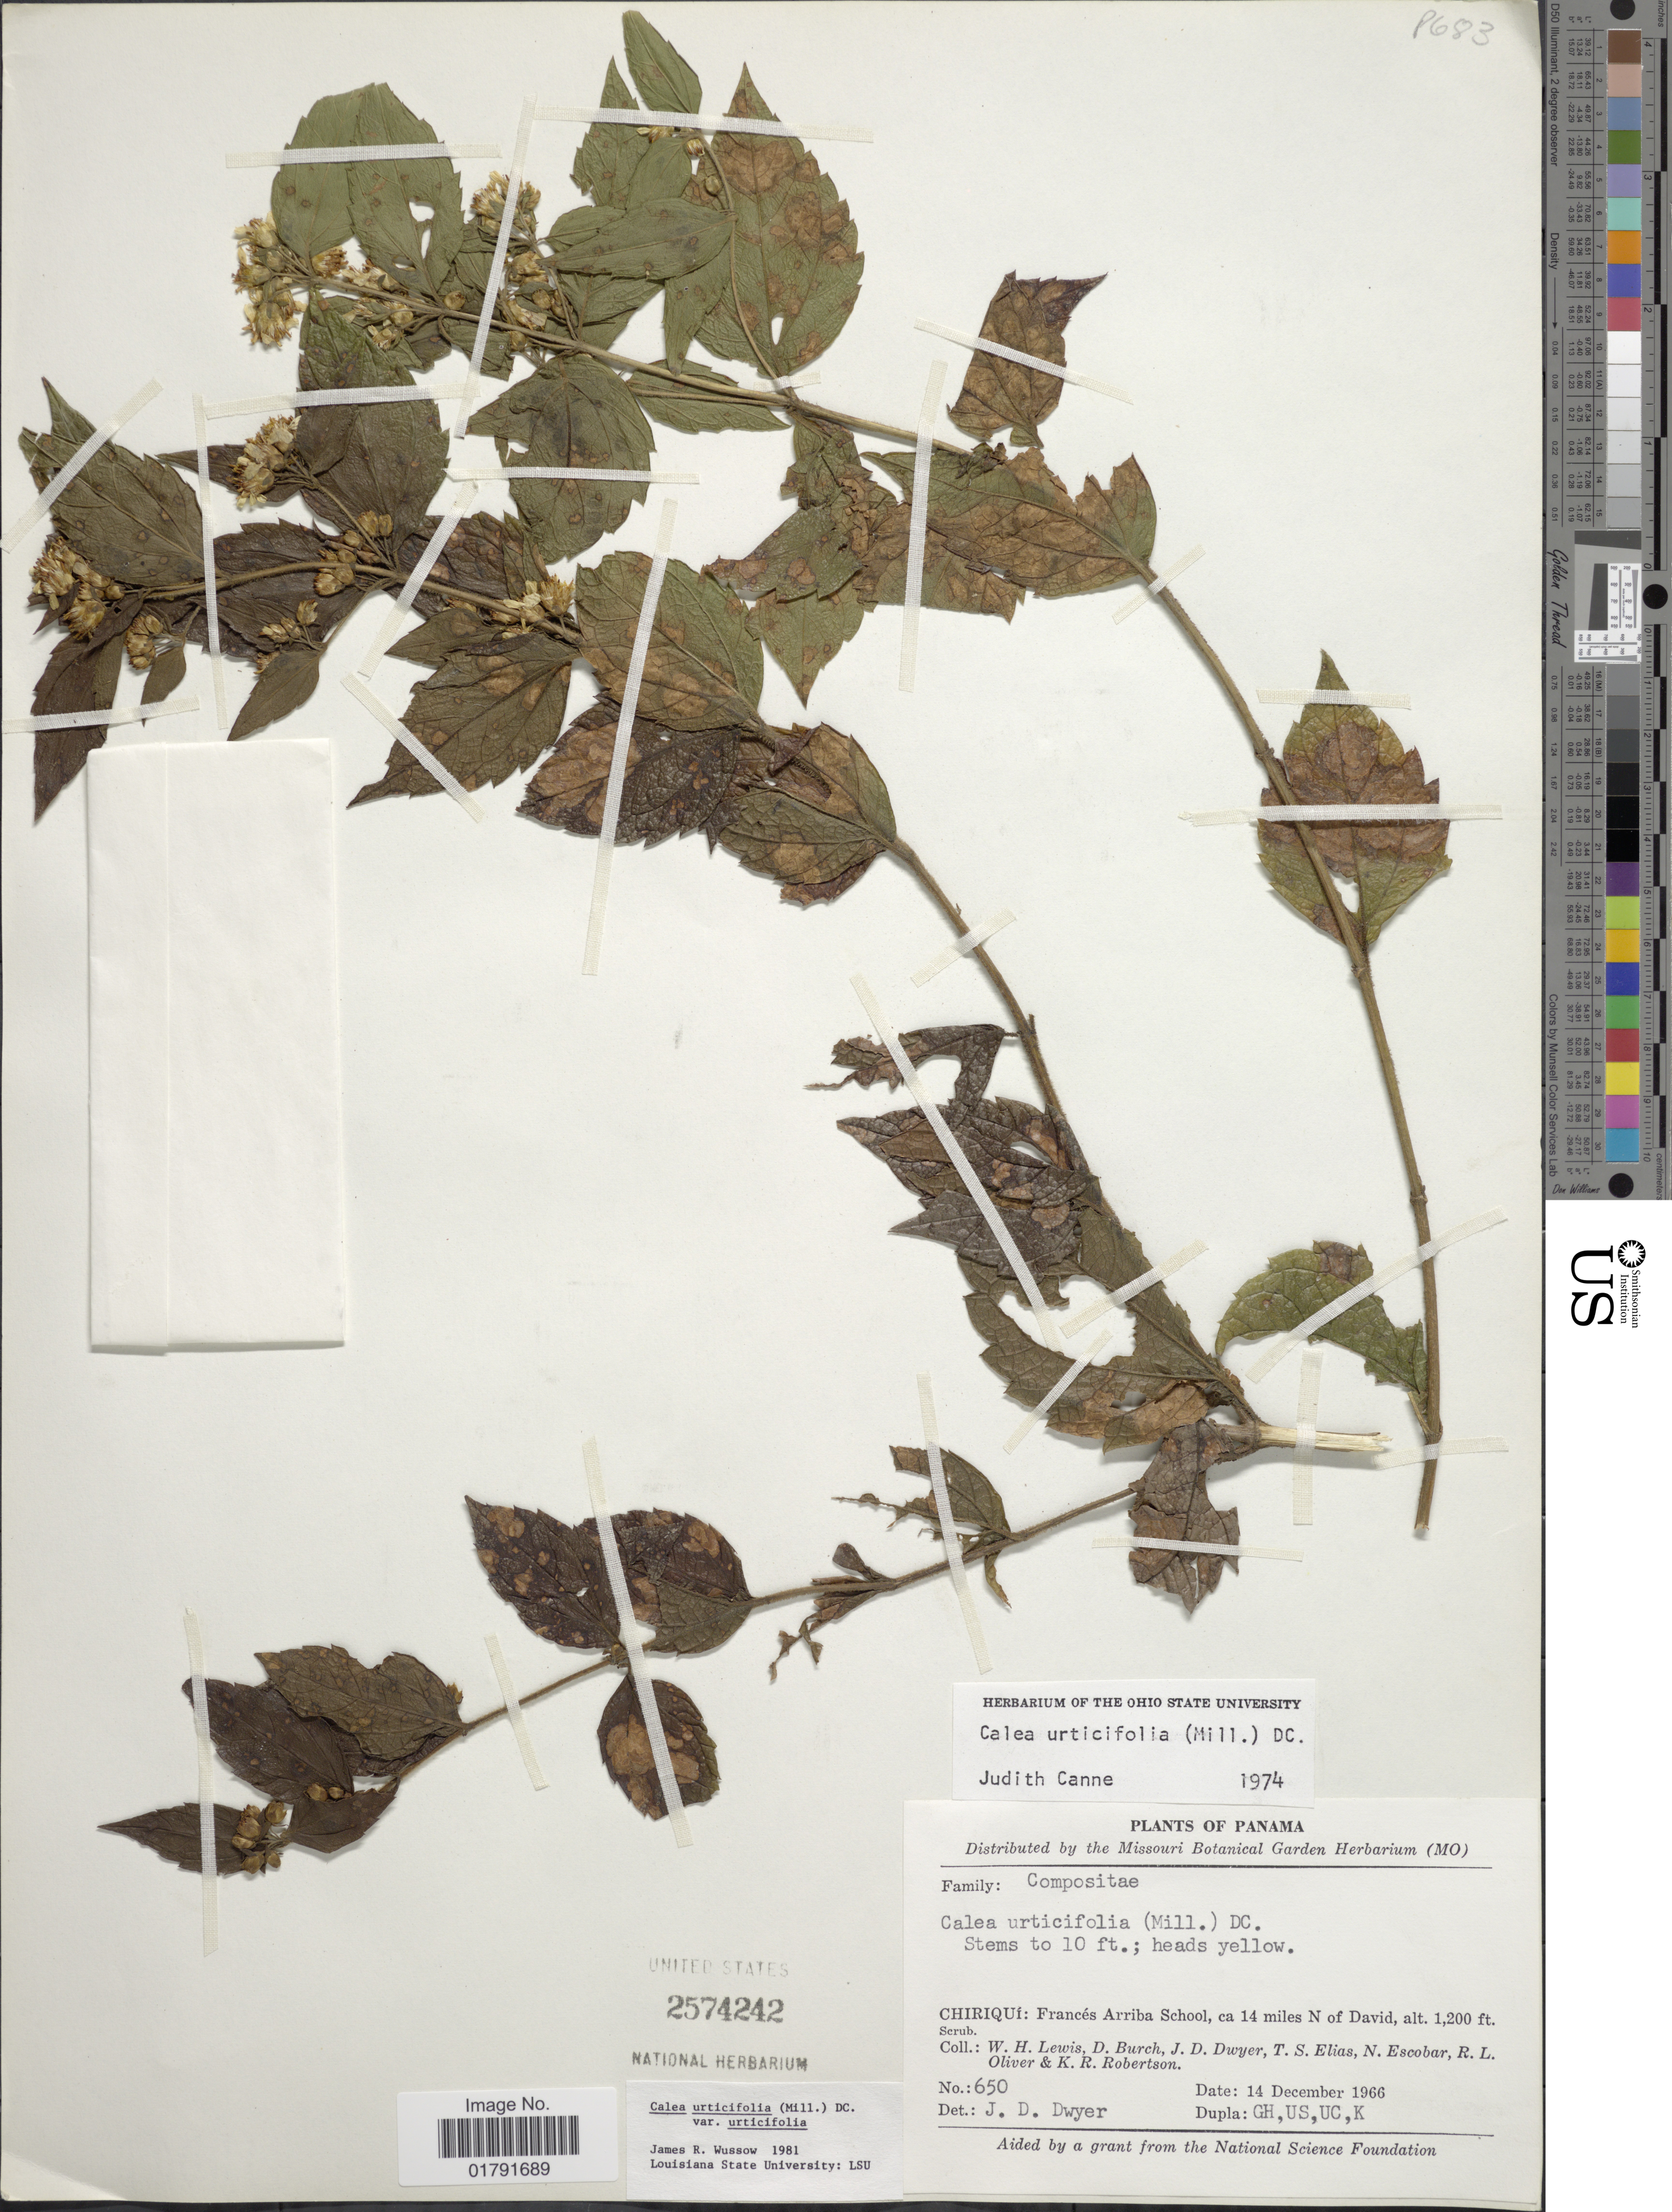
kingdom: Plantae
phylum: Tracheophyta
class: Magnoliopsida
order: Asterales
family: Asteraceae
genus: Calea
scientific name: Calea urticifolia var. urticifolia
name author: (Mill.) DC.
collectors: W. H. Lewis, D. Burch, J. D. Dwyer, T. S. Elias & et al.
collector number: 650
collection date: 1966-12-14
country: Panama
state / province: Chiriqui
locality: Frances Arriba School, ca 14 miles N of David.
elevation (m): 366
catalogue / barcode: US 2574242